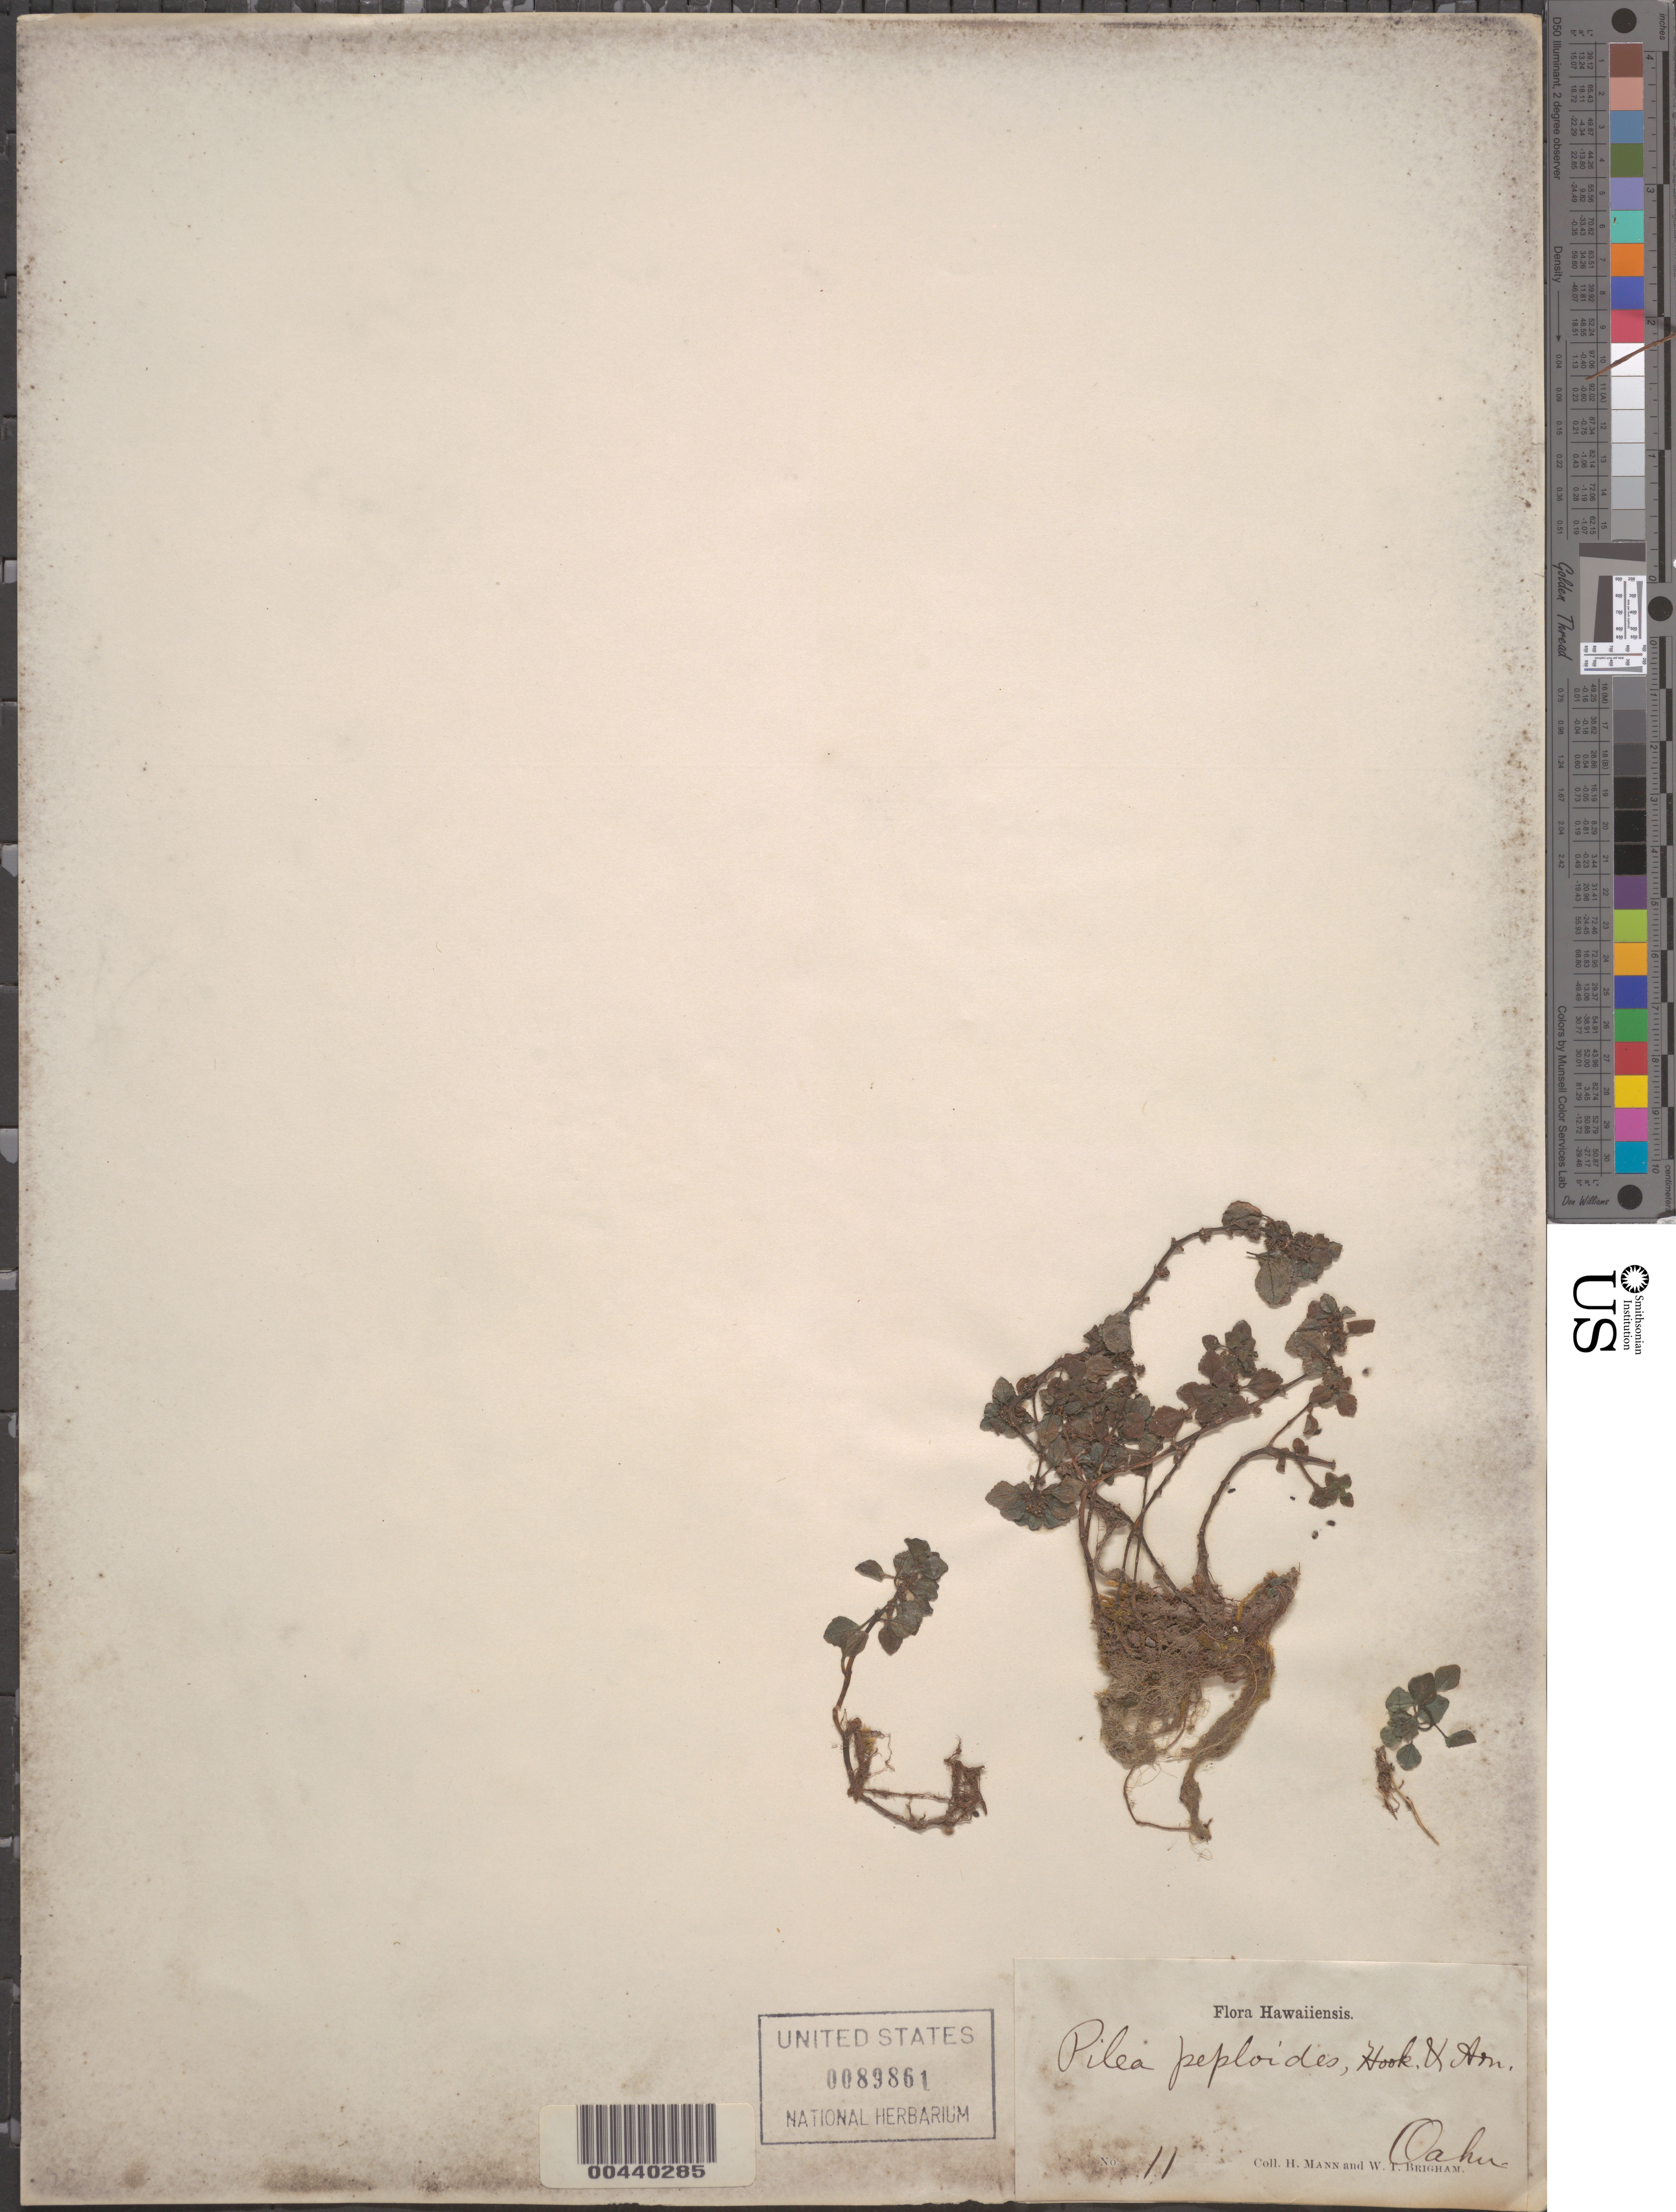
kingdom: Plantae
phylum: Tracheophyta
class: Magnoliopsida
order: Rosales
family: Urticaceae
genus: Pilea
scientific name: Pilea peploides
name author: (Gaudich.) Hook. & Arn.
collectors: H. Mann & W. T. Brigham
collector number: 11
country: United States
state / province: Hawaii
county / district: Honolulu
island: Oahu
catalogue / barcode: US 89861